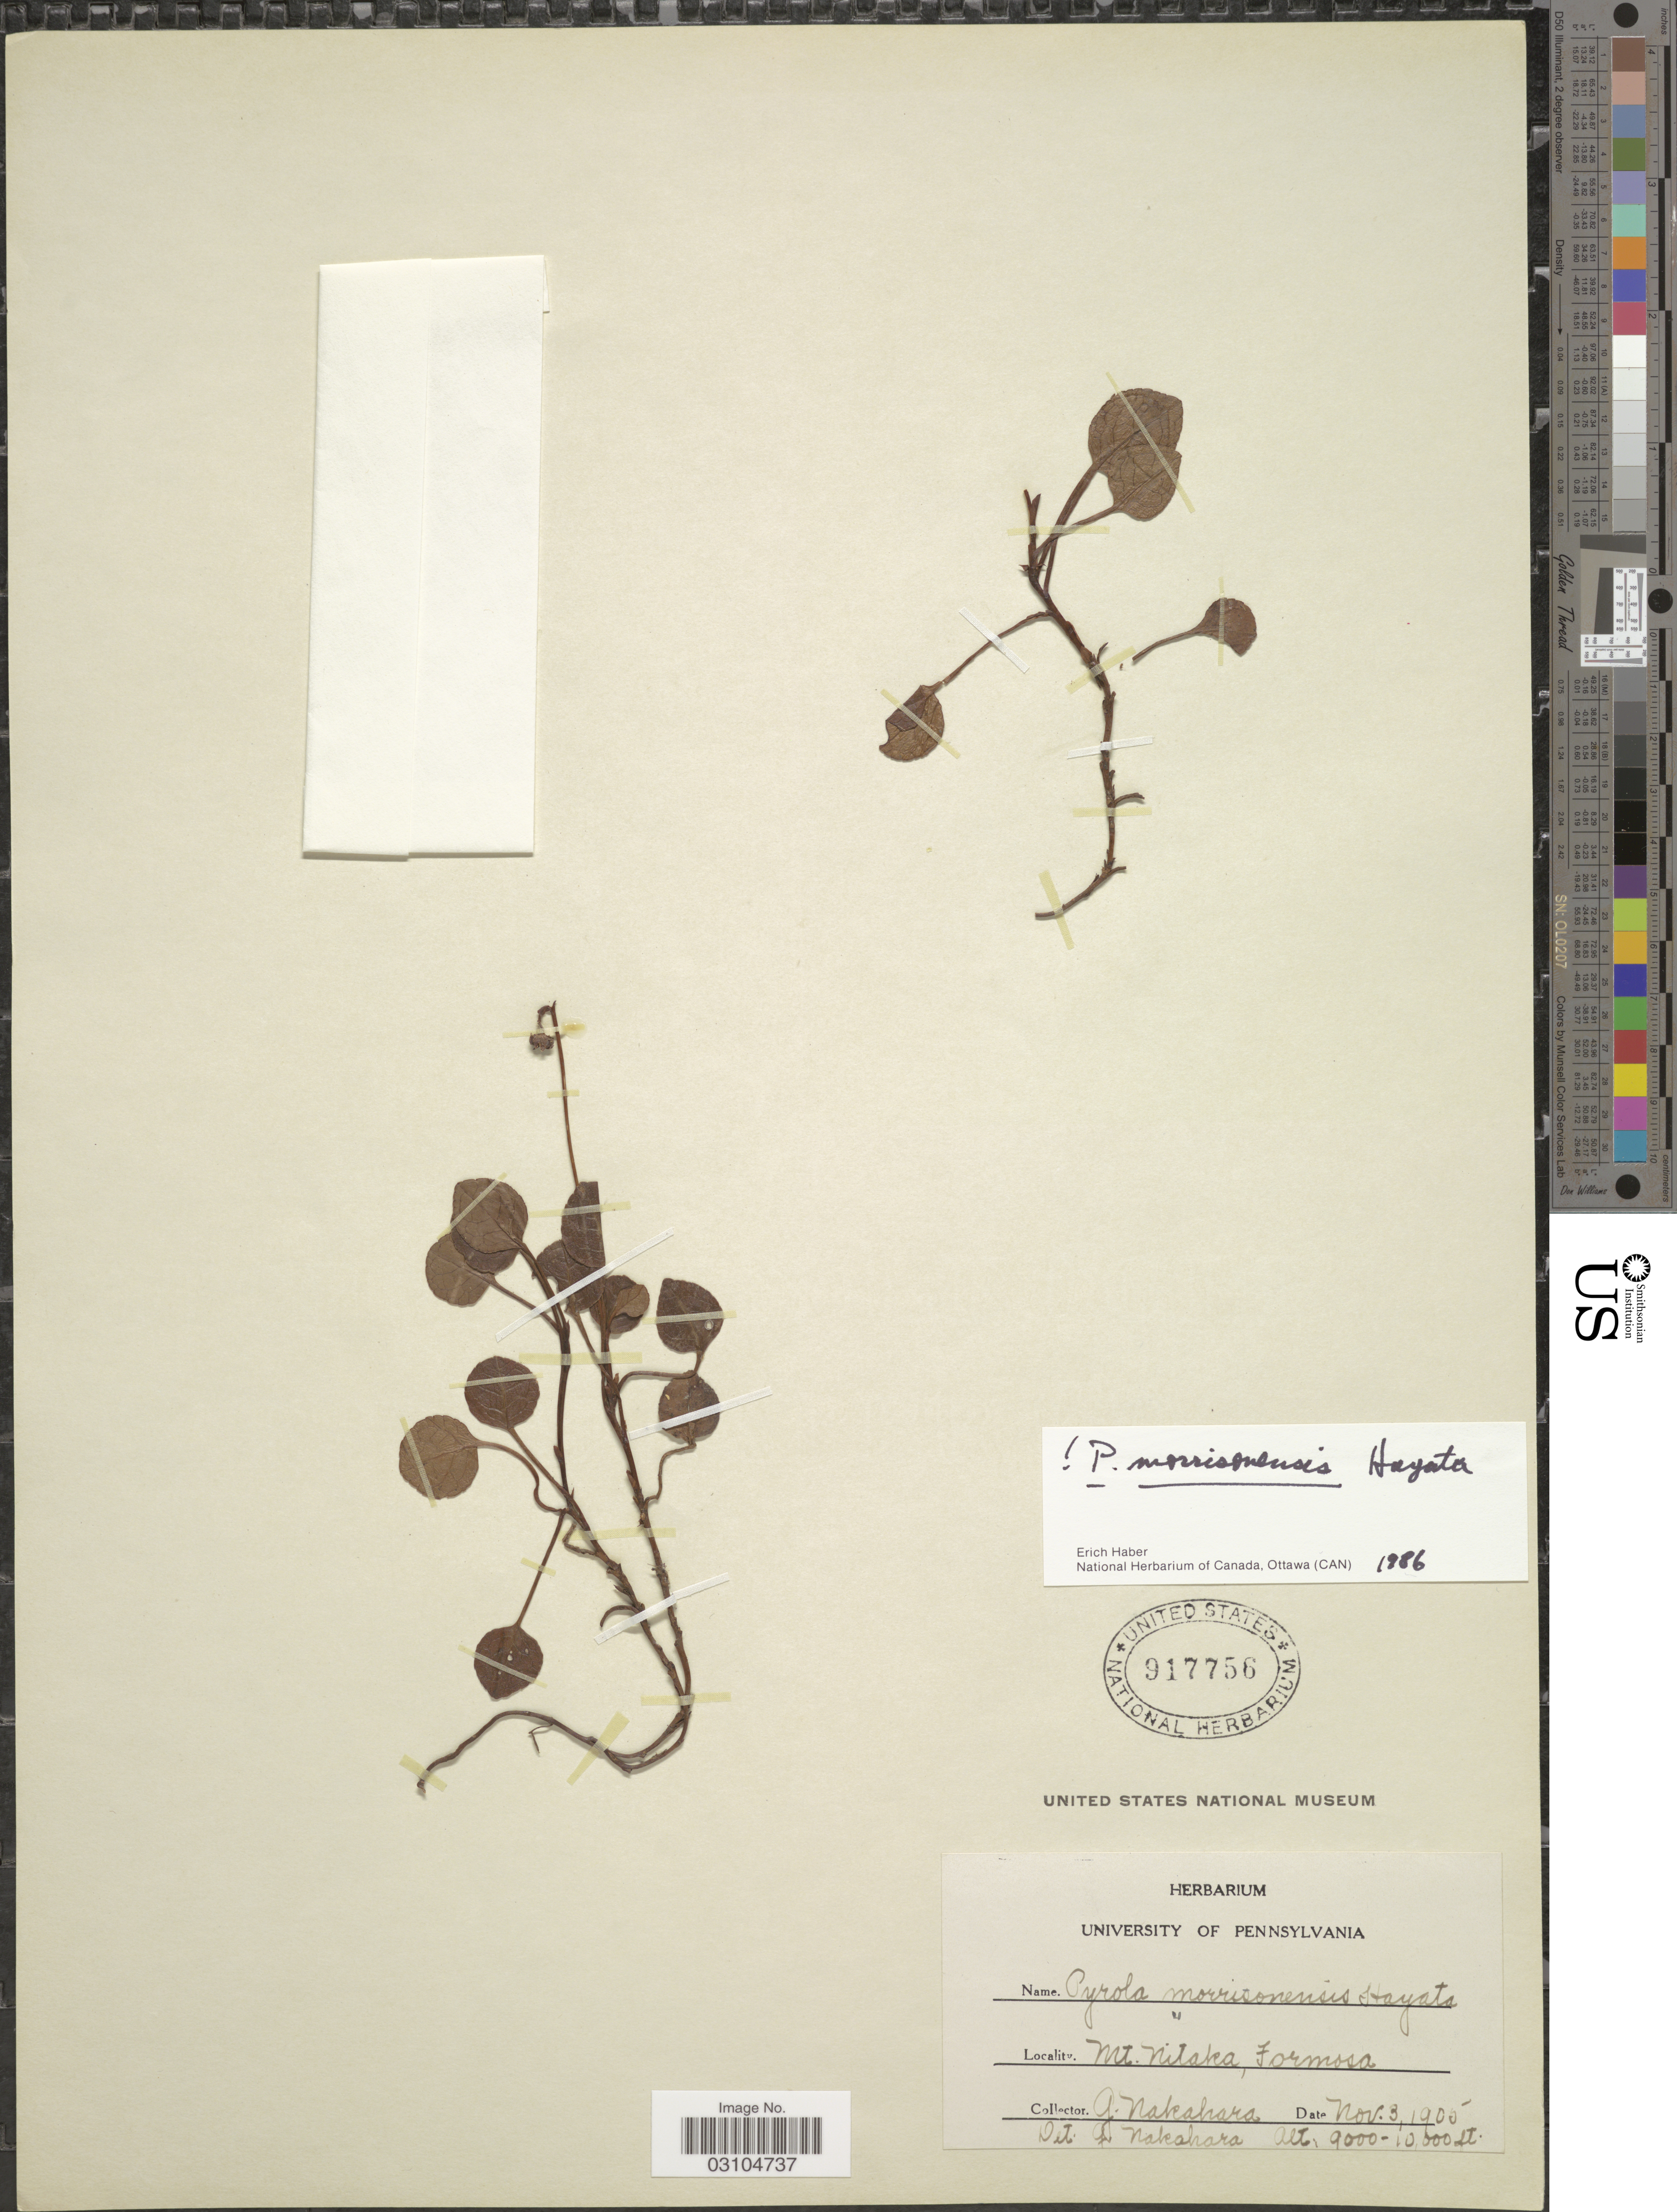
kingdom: Plantae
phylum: Tracheophyta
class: Magnoliopsida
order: Ericales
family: Ericaceae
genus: Pyrola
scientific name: Pyrola morrisonensis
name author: (Hayata) Hayata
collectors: G. Nakahara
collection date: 1905-11-03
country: Taiwan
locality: Mt. Nitaka, Formosa.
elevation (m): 2743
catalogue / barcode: US 917756